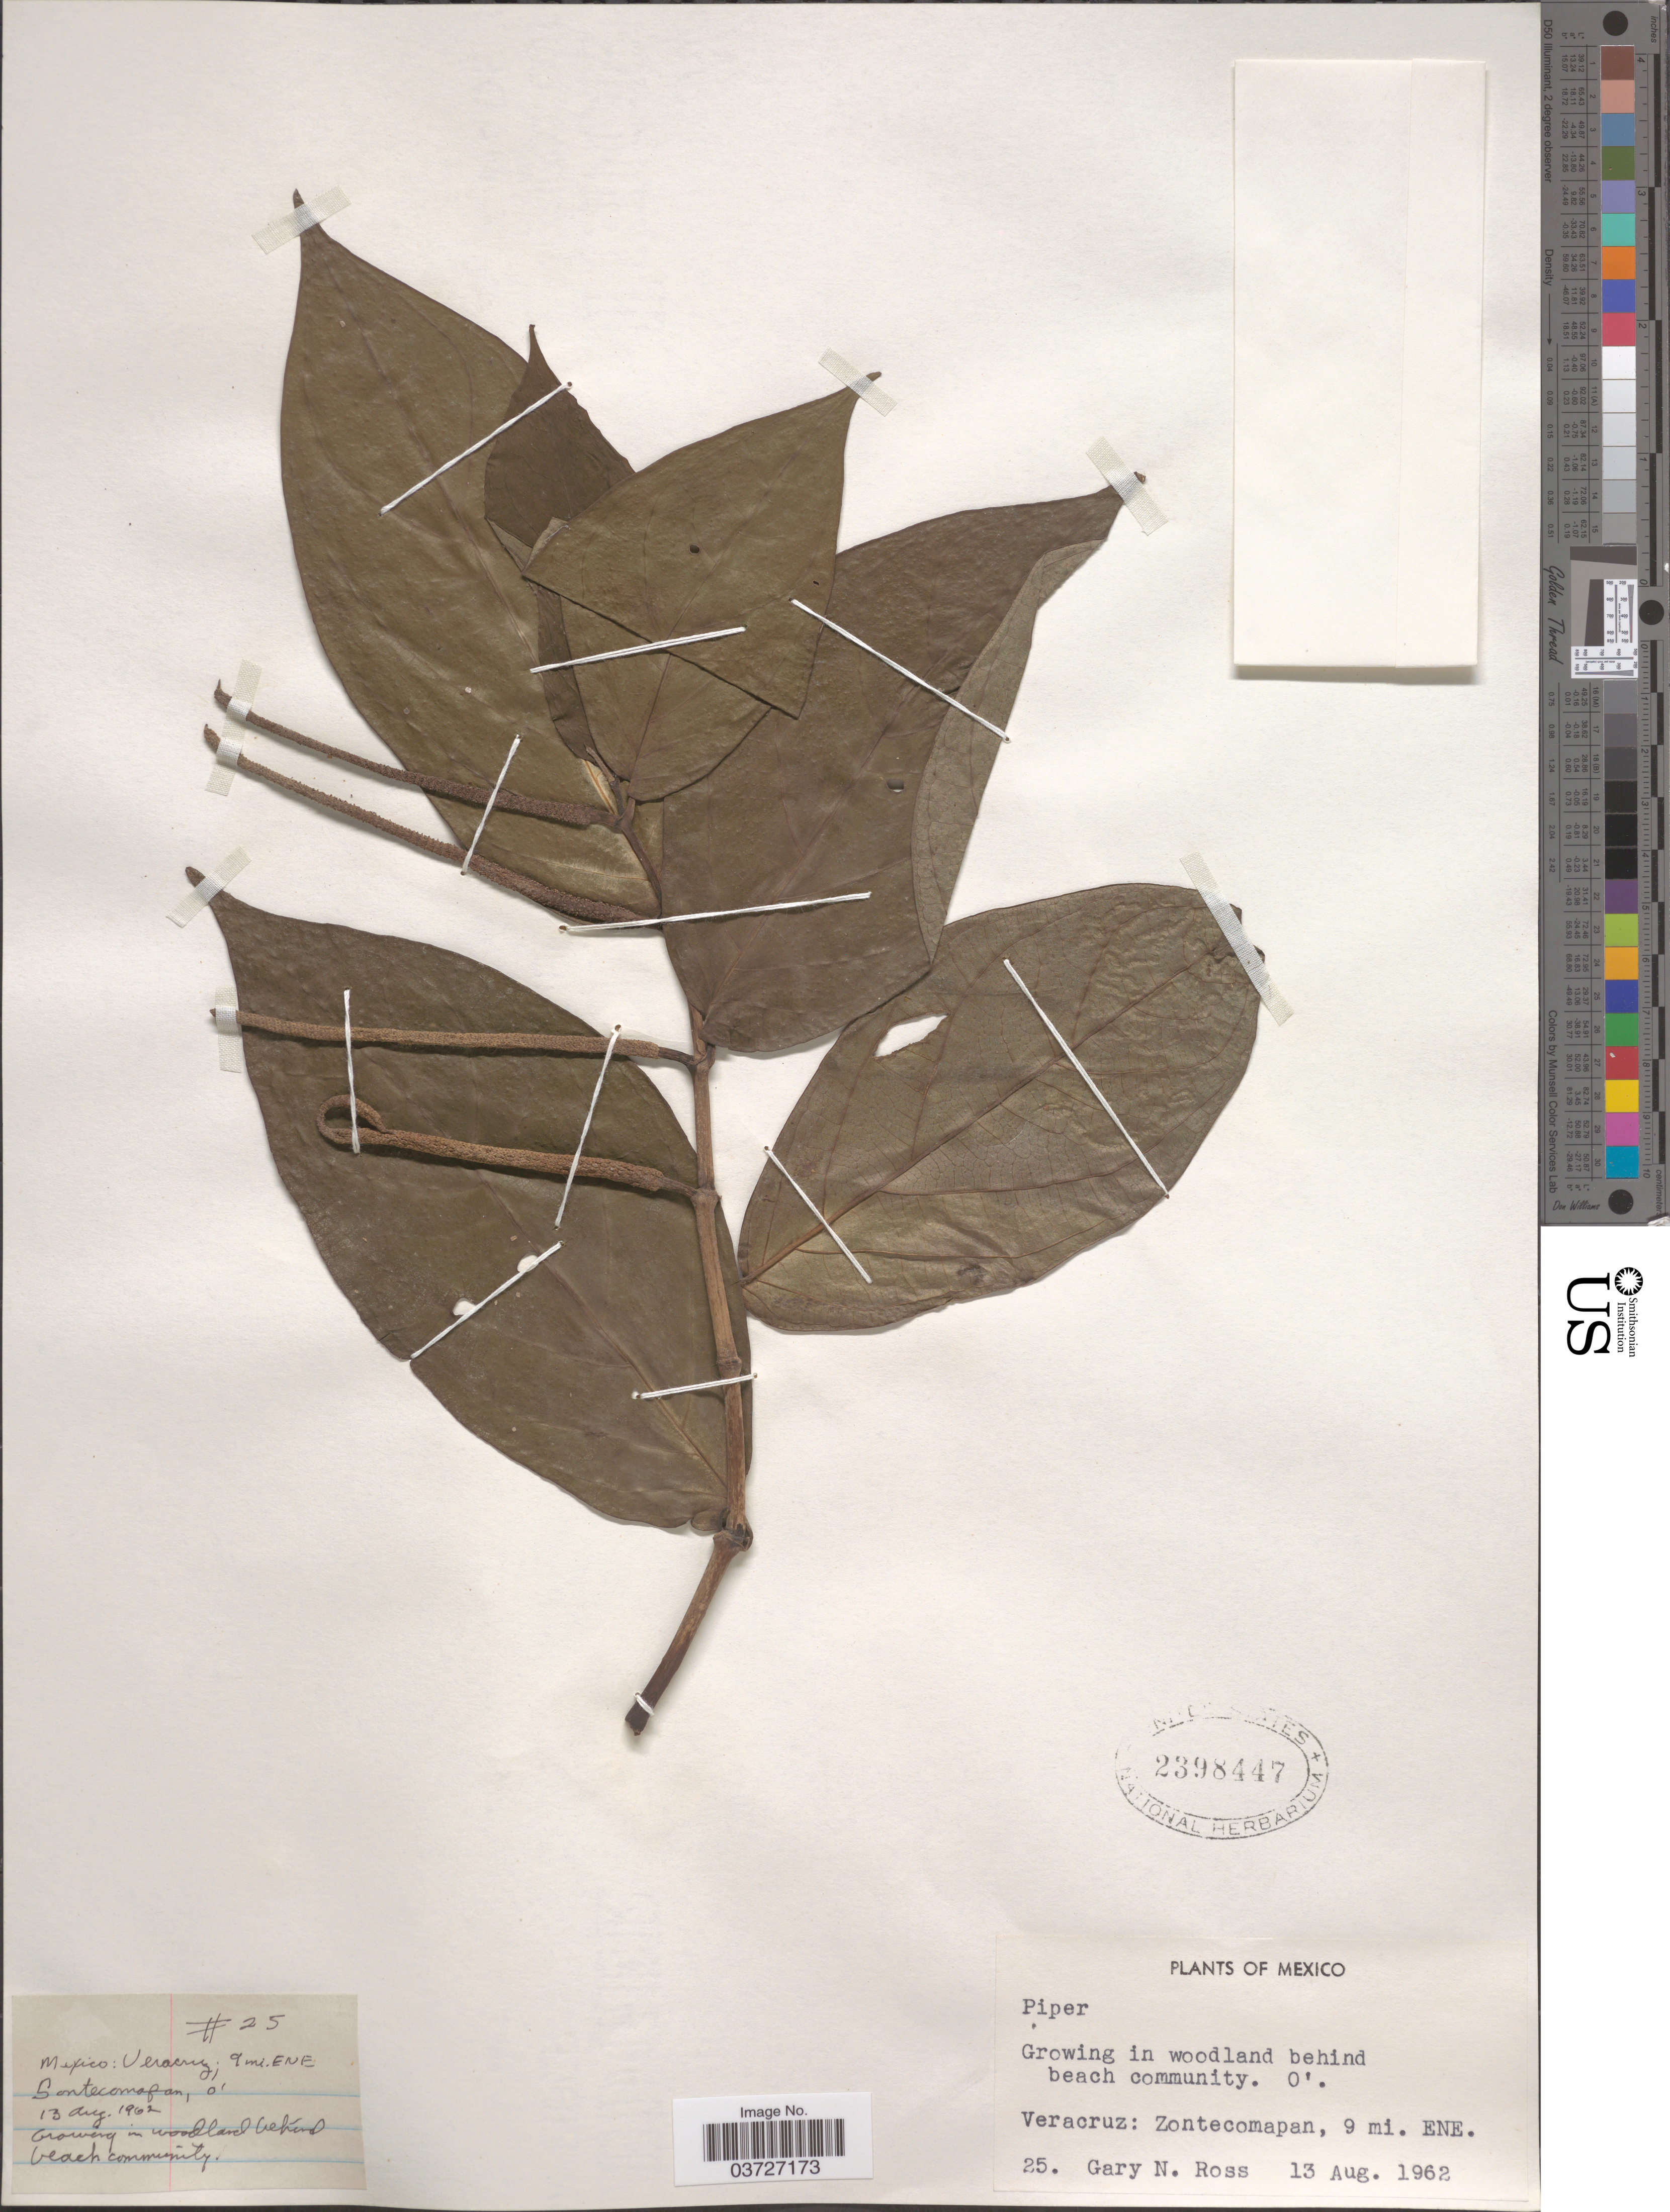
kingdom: Plantae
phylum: Tracheophyta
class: Magnoliopsida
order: Piperales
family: Piperaceae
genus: Piper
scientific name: Piper sp.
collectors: G. N. Ross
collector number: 25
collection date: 1962-08-13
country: Mexico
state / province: Veracruz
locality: In woodland behind beach community. Veracruz: Zontecomapan, 9 mi. ENE.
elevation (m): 0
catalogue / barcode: US 2398447